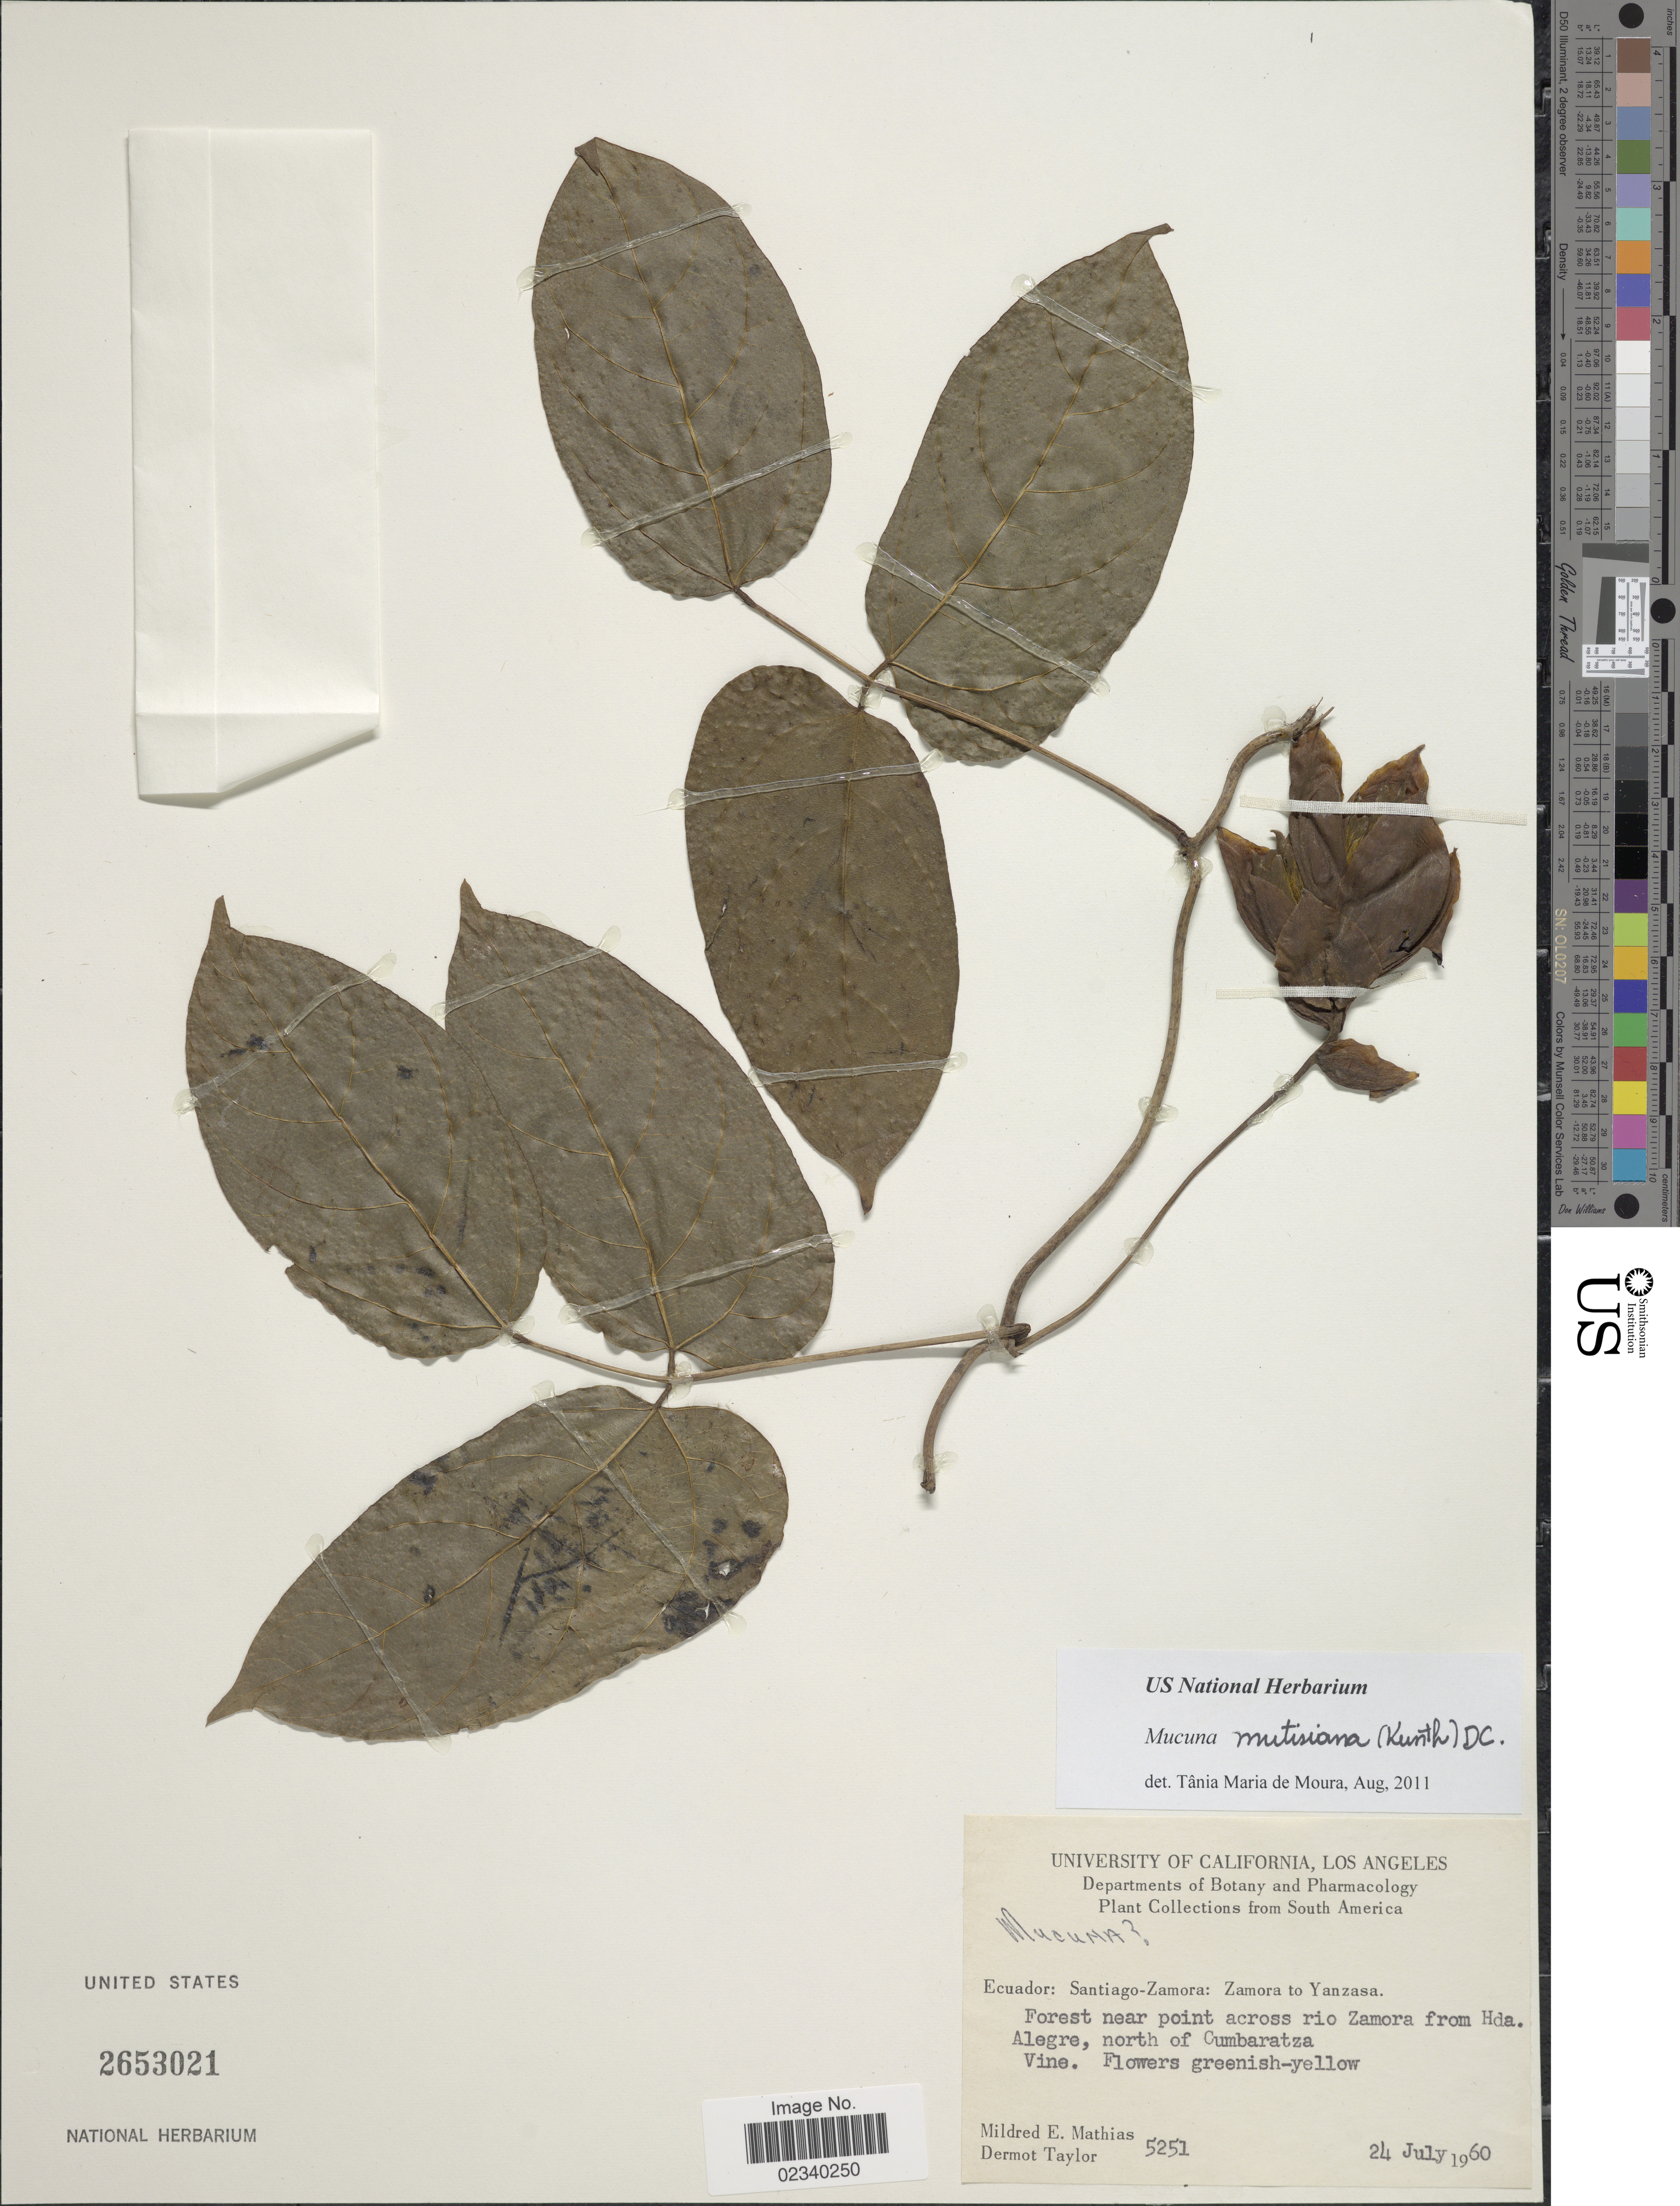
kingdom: Plantae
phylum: Tracheophyta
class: Magnoliopsida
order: Fabales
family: Fabaceae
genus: Mucuna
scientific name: Mucuna mutisiana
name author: (Kunth) DC.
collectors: M. E. Mathias & D. Taylor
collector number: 5251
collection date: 1960-07-24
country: Ecuador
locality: Santiago- Zamora: Zamora to Yanzasa. Forest near point across rio Zamora from Hda. Alegre, north of Cumbaratza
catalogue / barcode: US 2653021